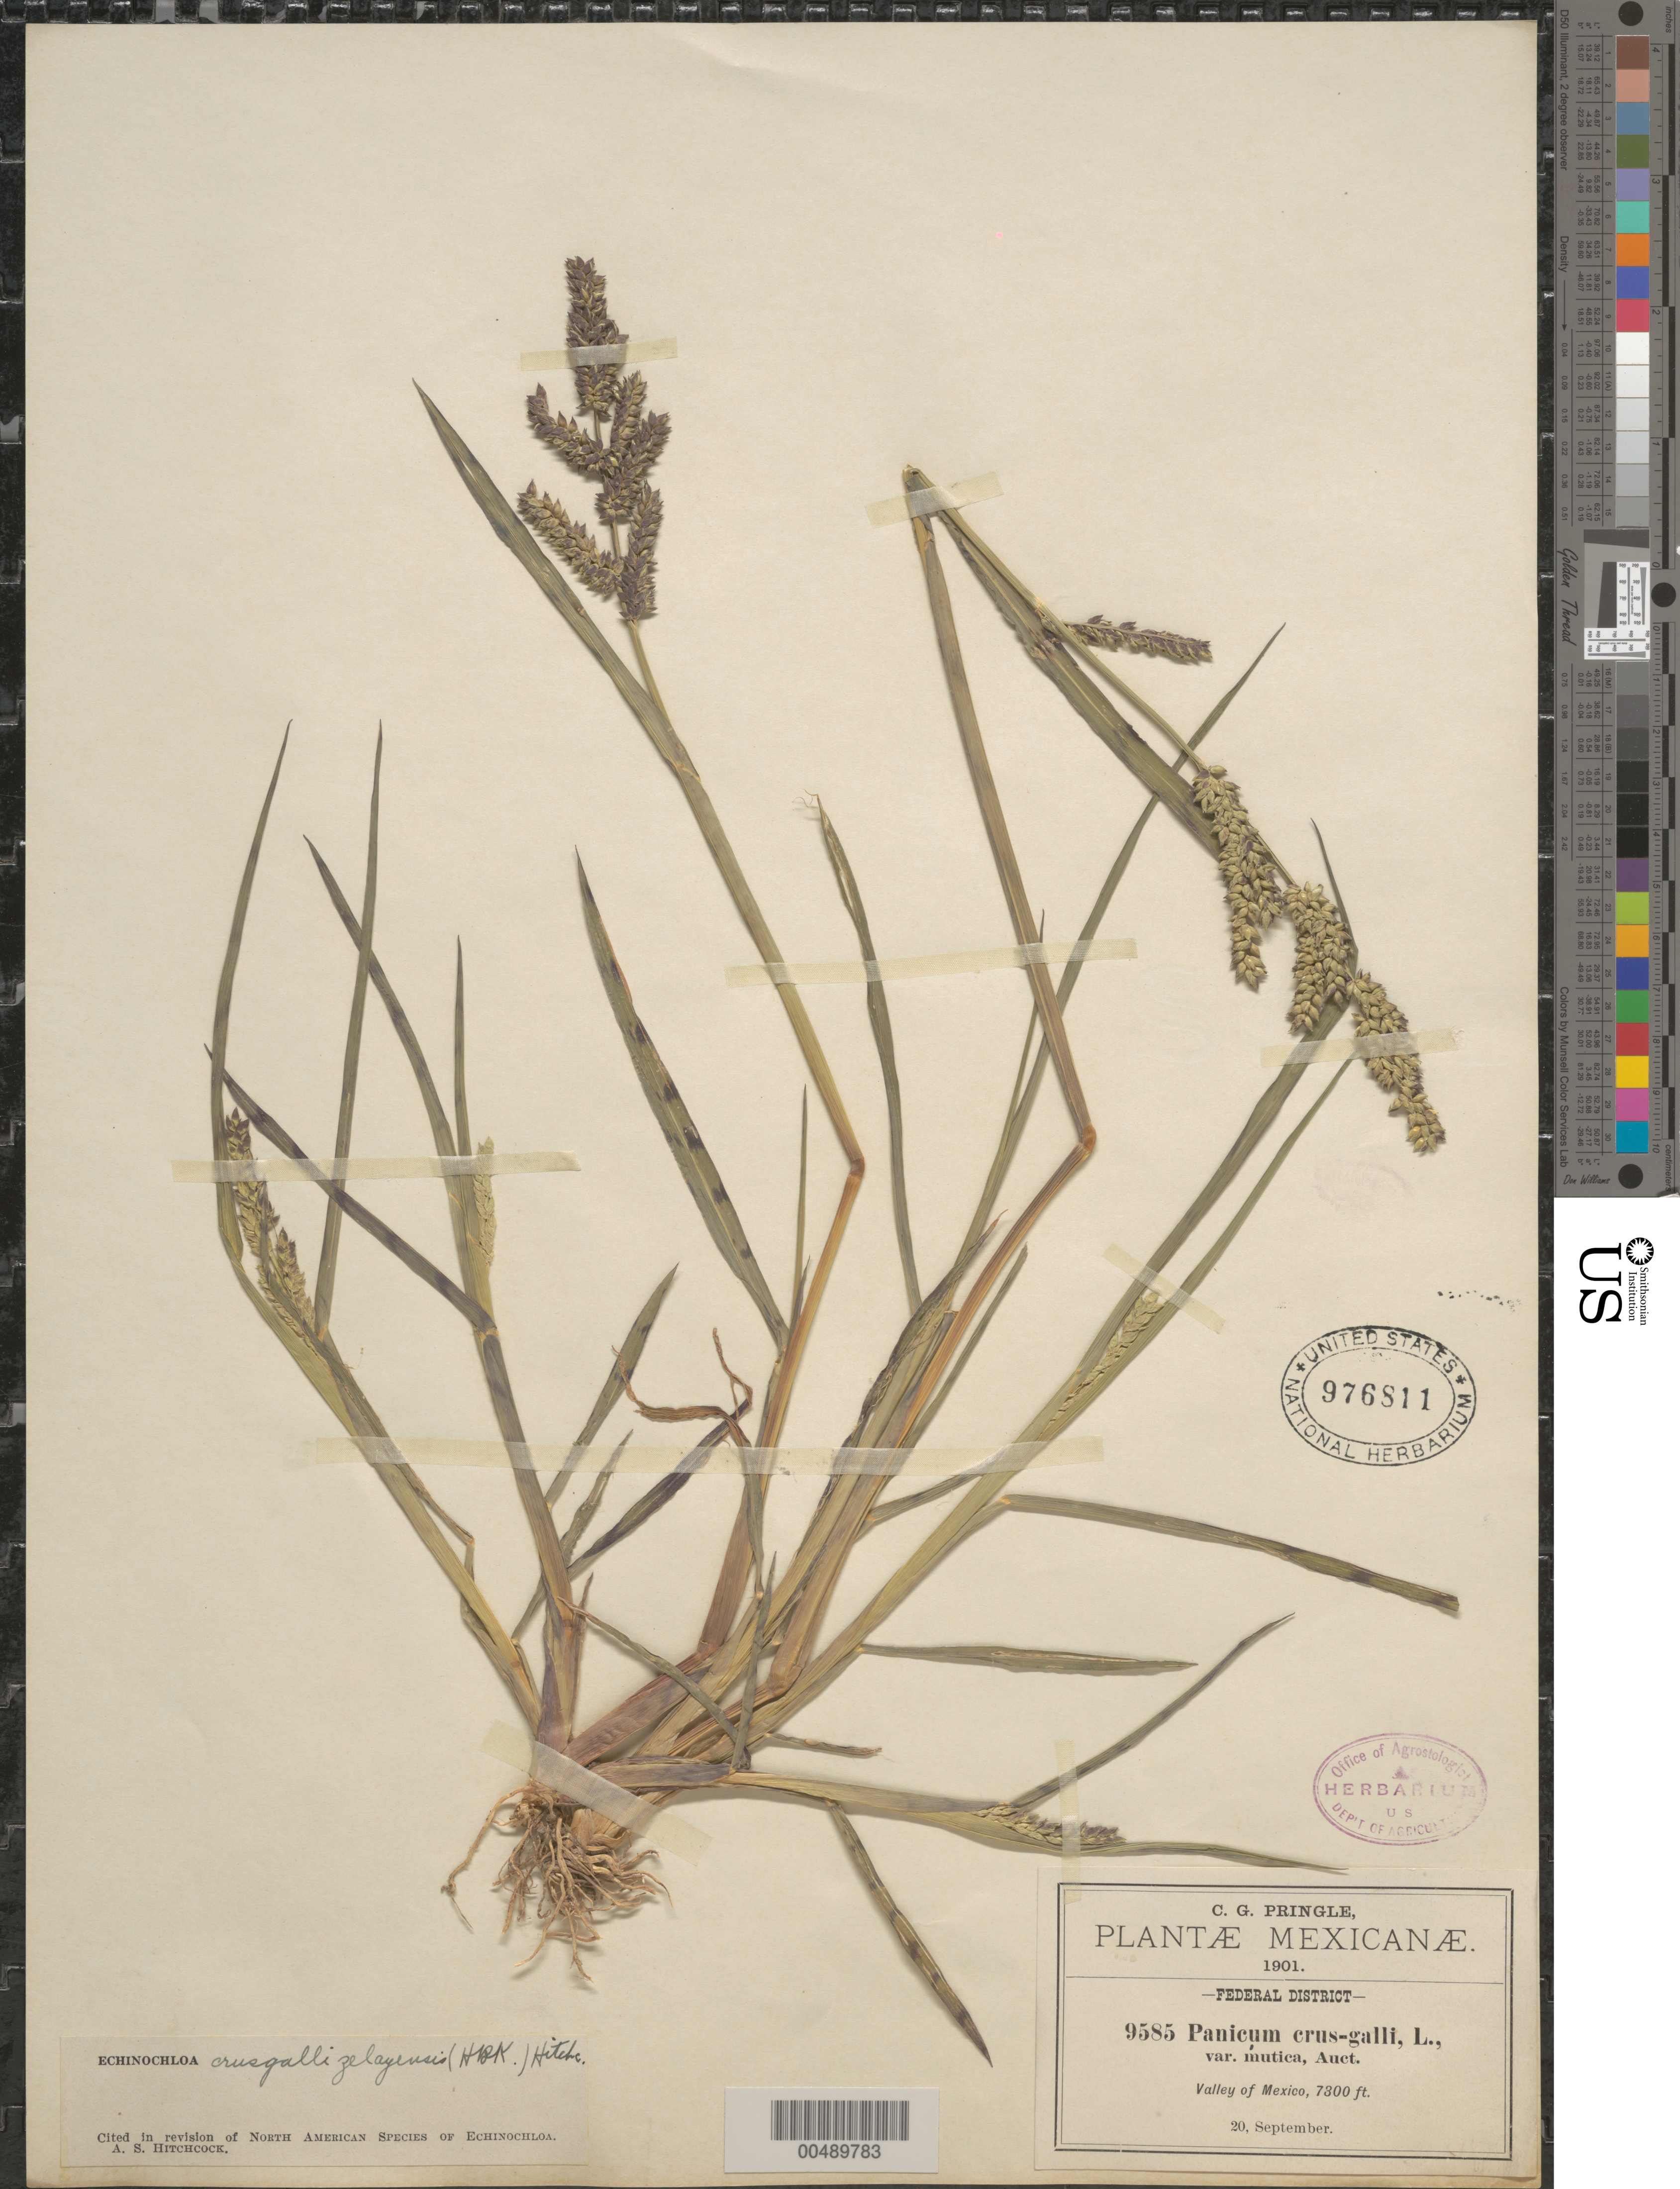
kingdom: Plantae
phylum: Tracheophyta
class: Liliopsida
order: Poales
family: Poaceae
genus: Echinochloa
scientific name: Echinochloa crus-galli var. zelayensis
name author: (Kunth) Hitchc.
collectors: C. G. Pringle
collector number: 9585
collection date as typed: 20 Sep 1901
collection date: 1901-09-20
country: Mexico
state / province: Distrito Federal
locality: Valley of Mexico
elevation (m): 2225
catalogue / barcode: US 976811